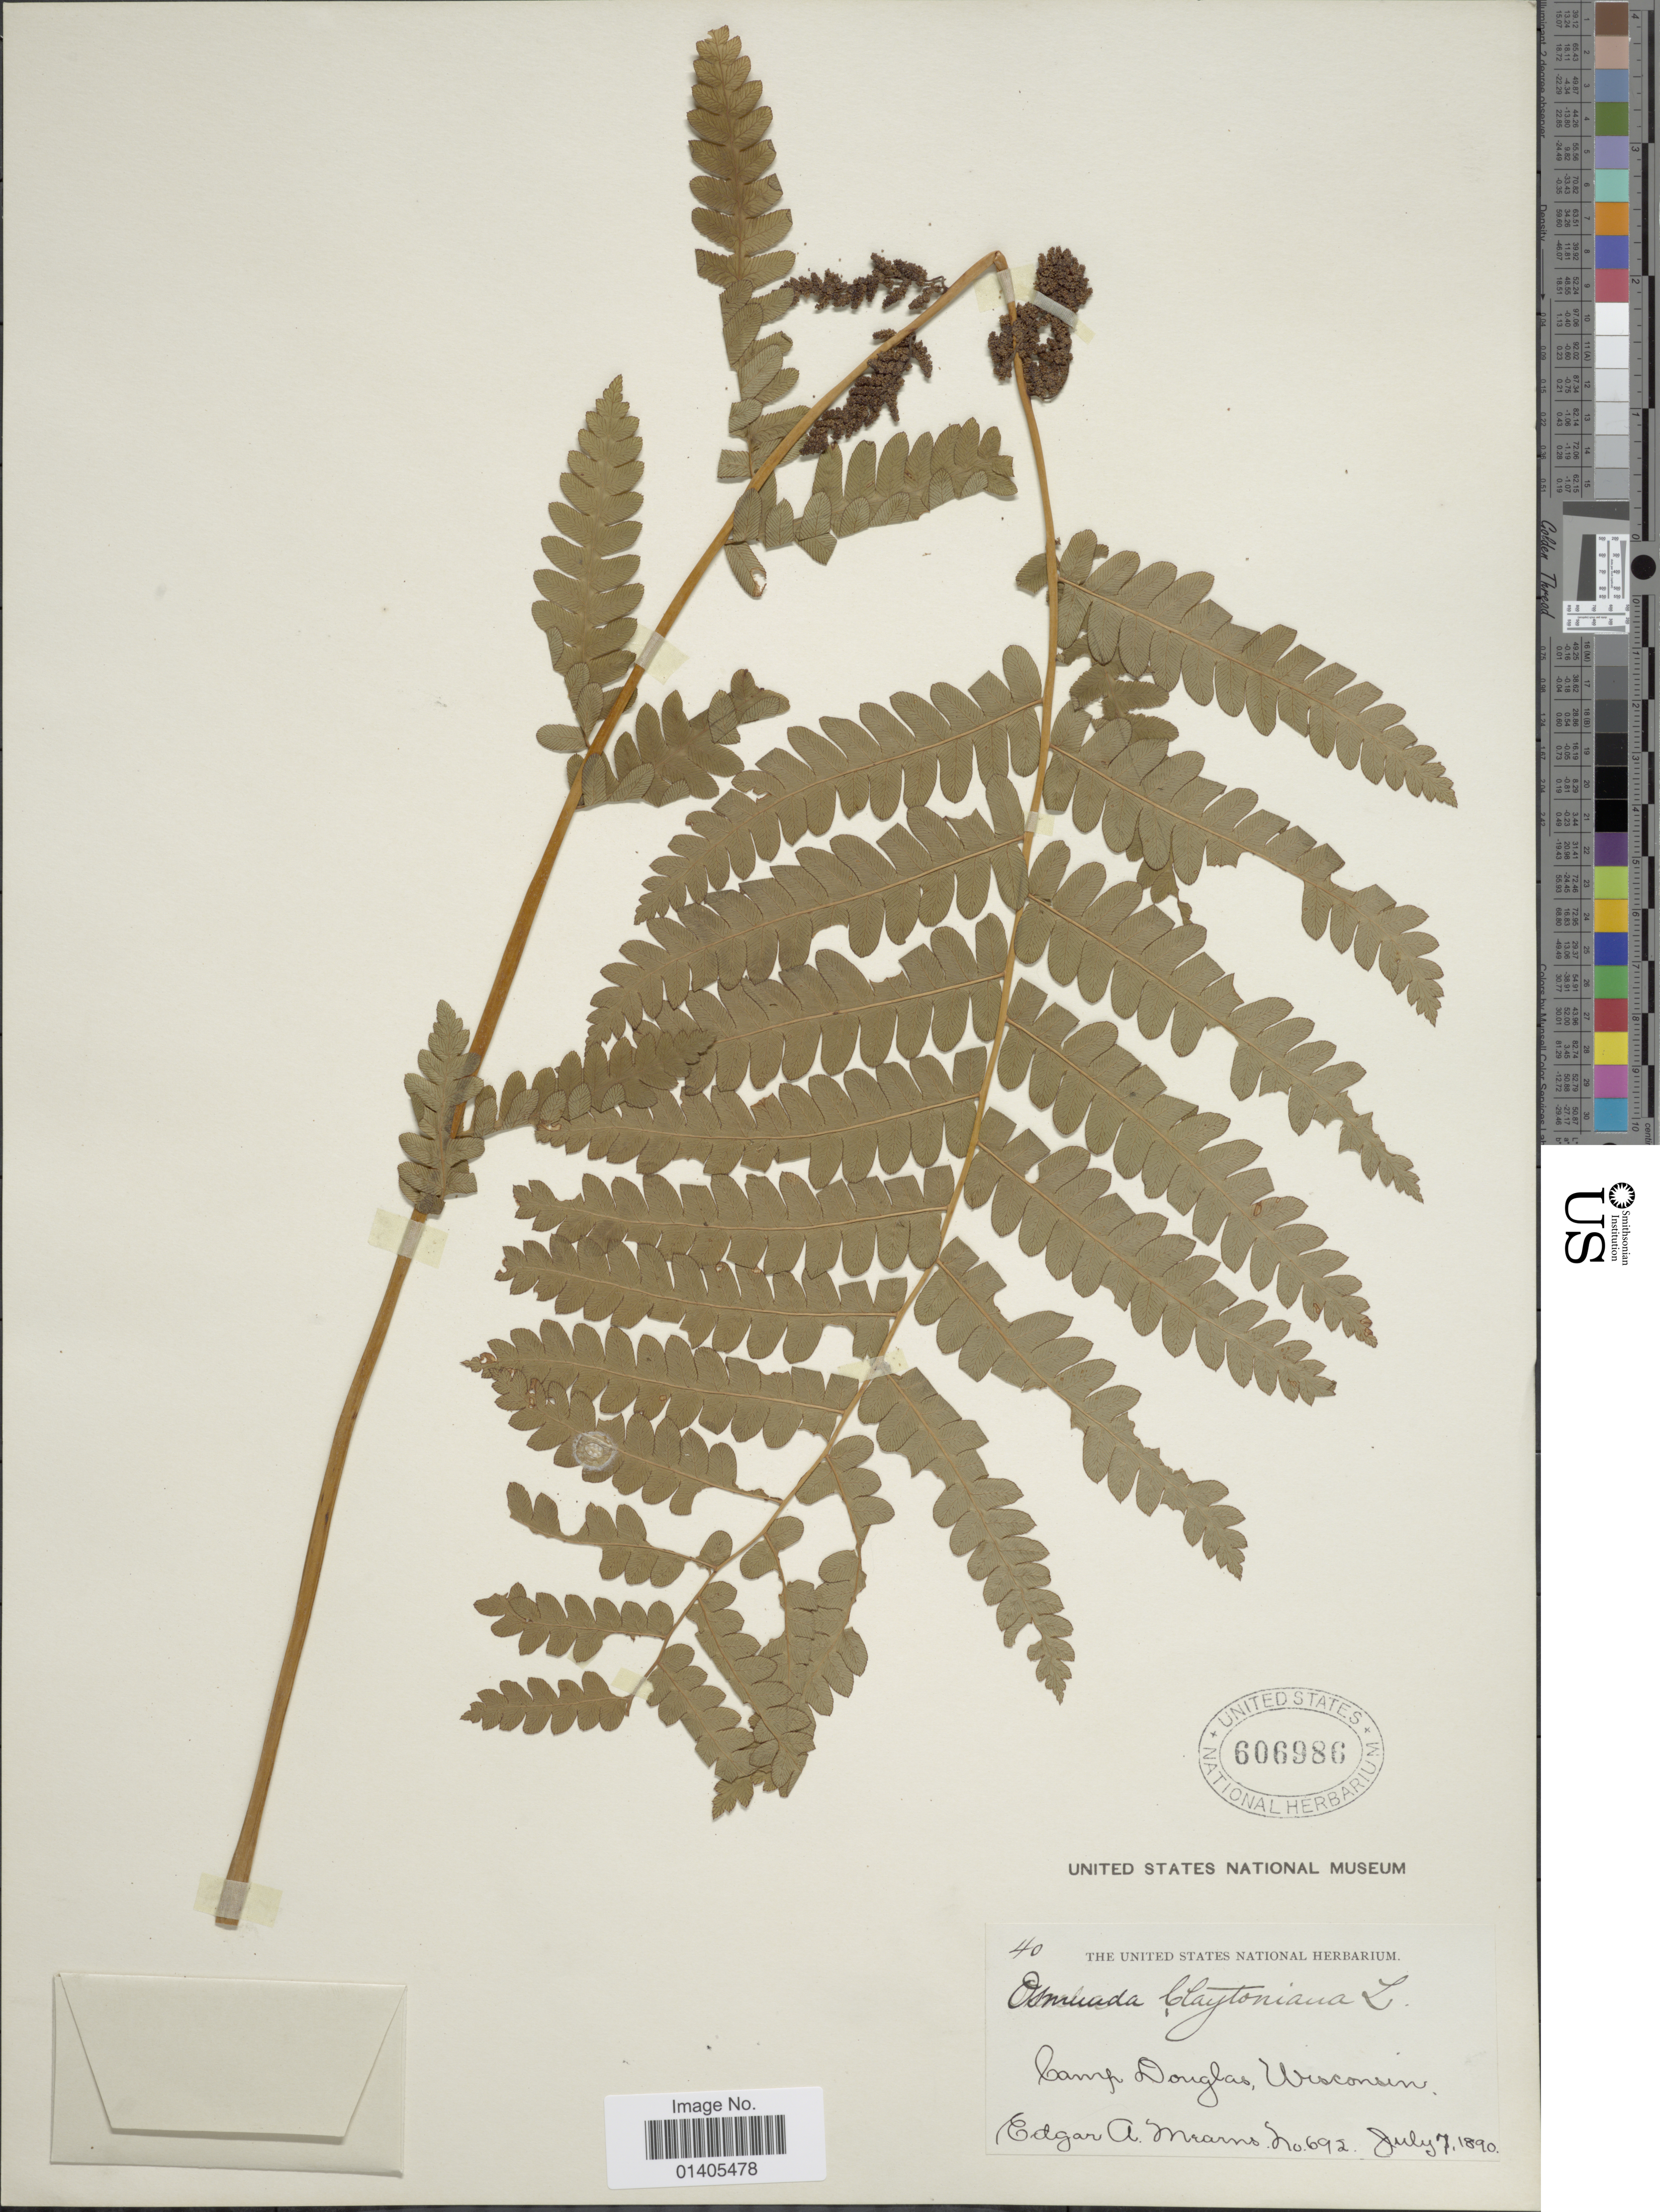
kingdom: Plantae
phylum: Tracheophyta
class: Polypodiopsida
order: Osmundales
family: Osmundaceae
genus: Osmunda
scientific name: Osmunda claytoniana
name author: (L.) Tagawa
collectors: E. A. Mearns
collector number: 692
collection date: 1890-07-07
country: United States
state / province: Wisconsin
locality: Camp Douglas.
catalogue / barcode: US 606986